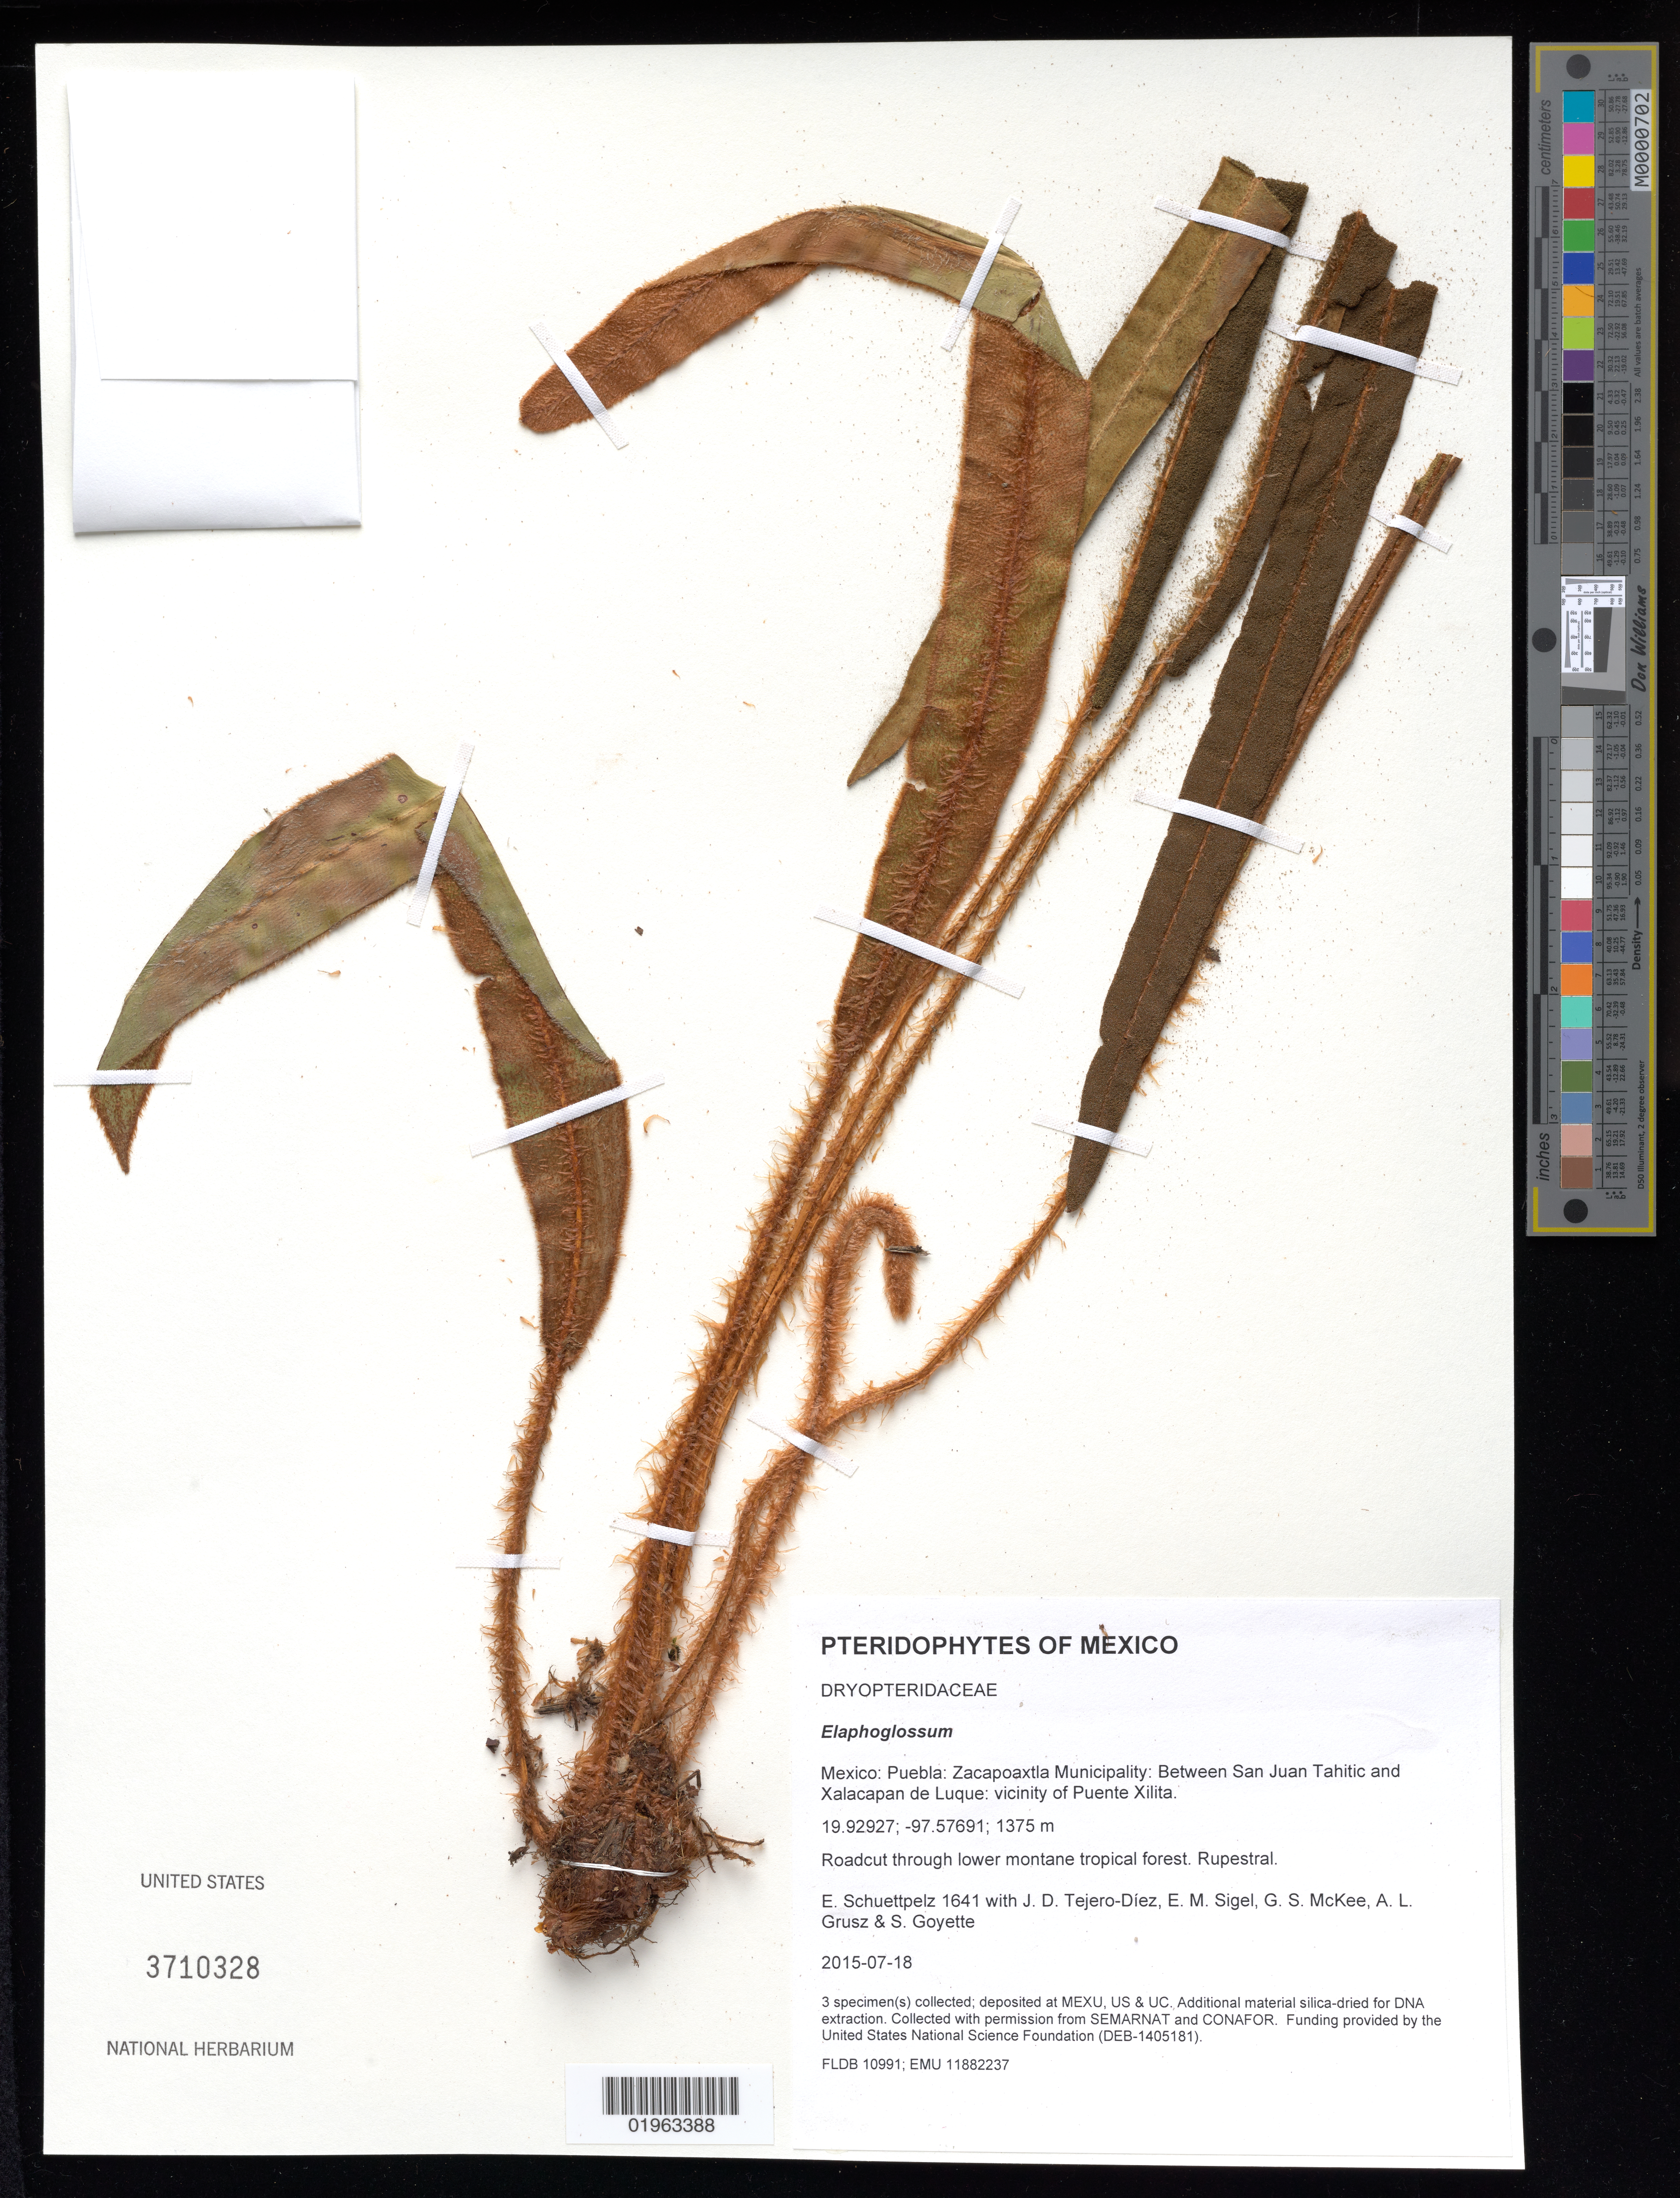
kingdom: Plantae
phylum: Tracheophyta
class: Polypodiopsida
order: Polypodiales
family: Dryopteridaceae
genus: Elaphoglossum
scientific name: Elaphoglossum obscurum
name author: (E. Fourn.) C. Chr.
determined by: Martinez-Becerril, Ana G.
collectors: E. Schuettpelz, D. Tejero-Díez, E. M. Sigel, G. S. McKee & A. Grusz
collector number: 1641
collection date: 2015-07-18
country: Mexico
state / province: Puebla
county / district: Zacapoaxtla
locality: Between San Juan Tahitic and Xalacapan de Luque: vicinity of Puente Xilita.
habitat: Roadcut through lower montane tropical forest.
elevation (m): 1375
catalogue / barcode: US 3710328